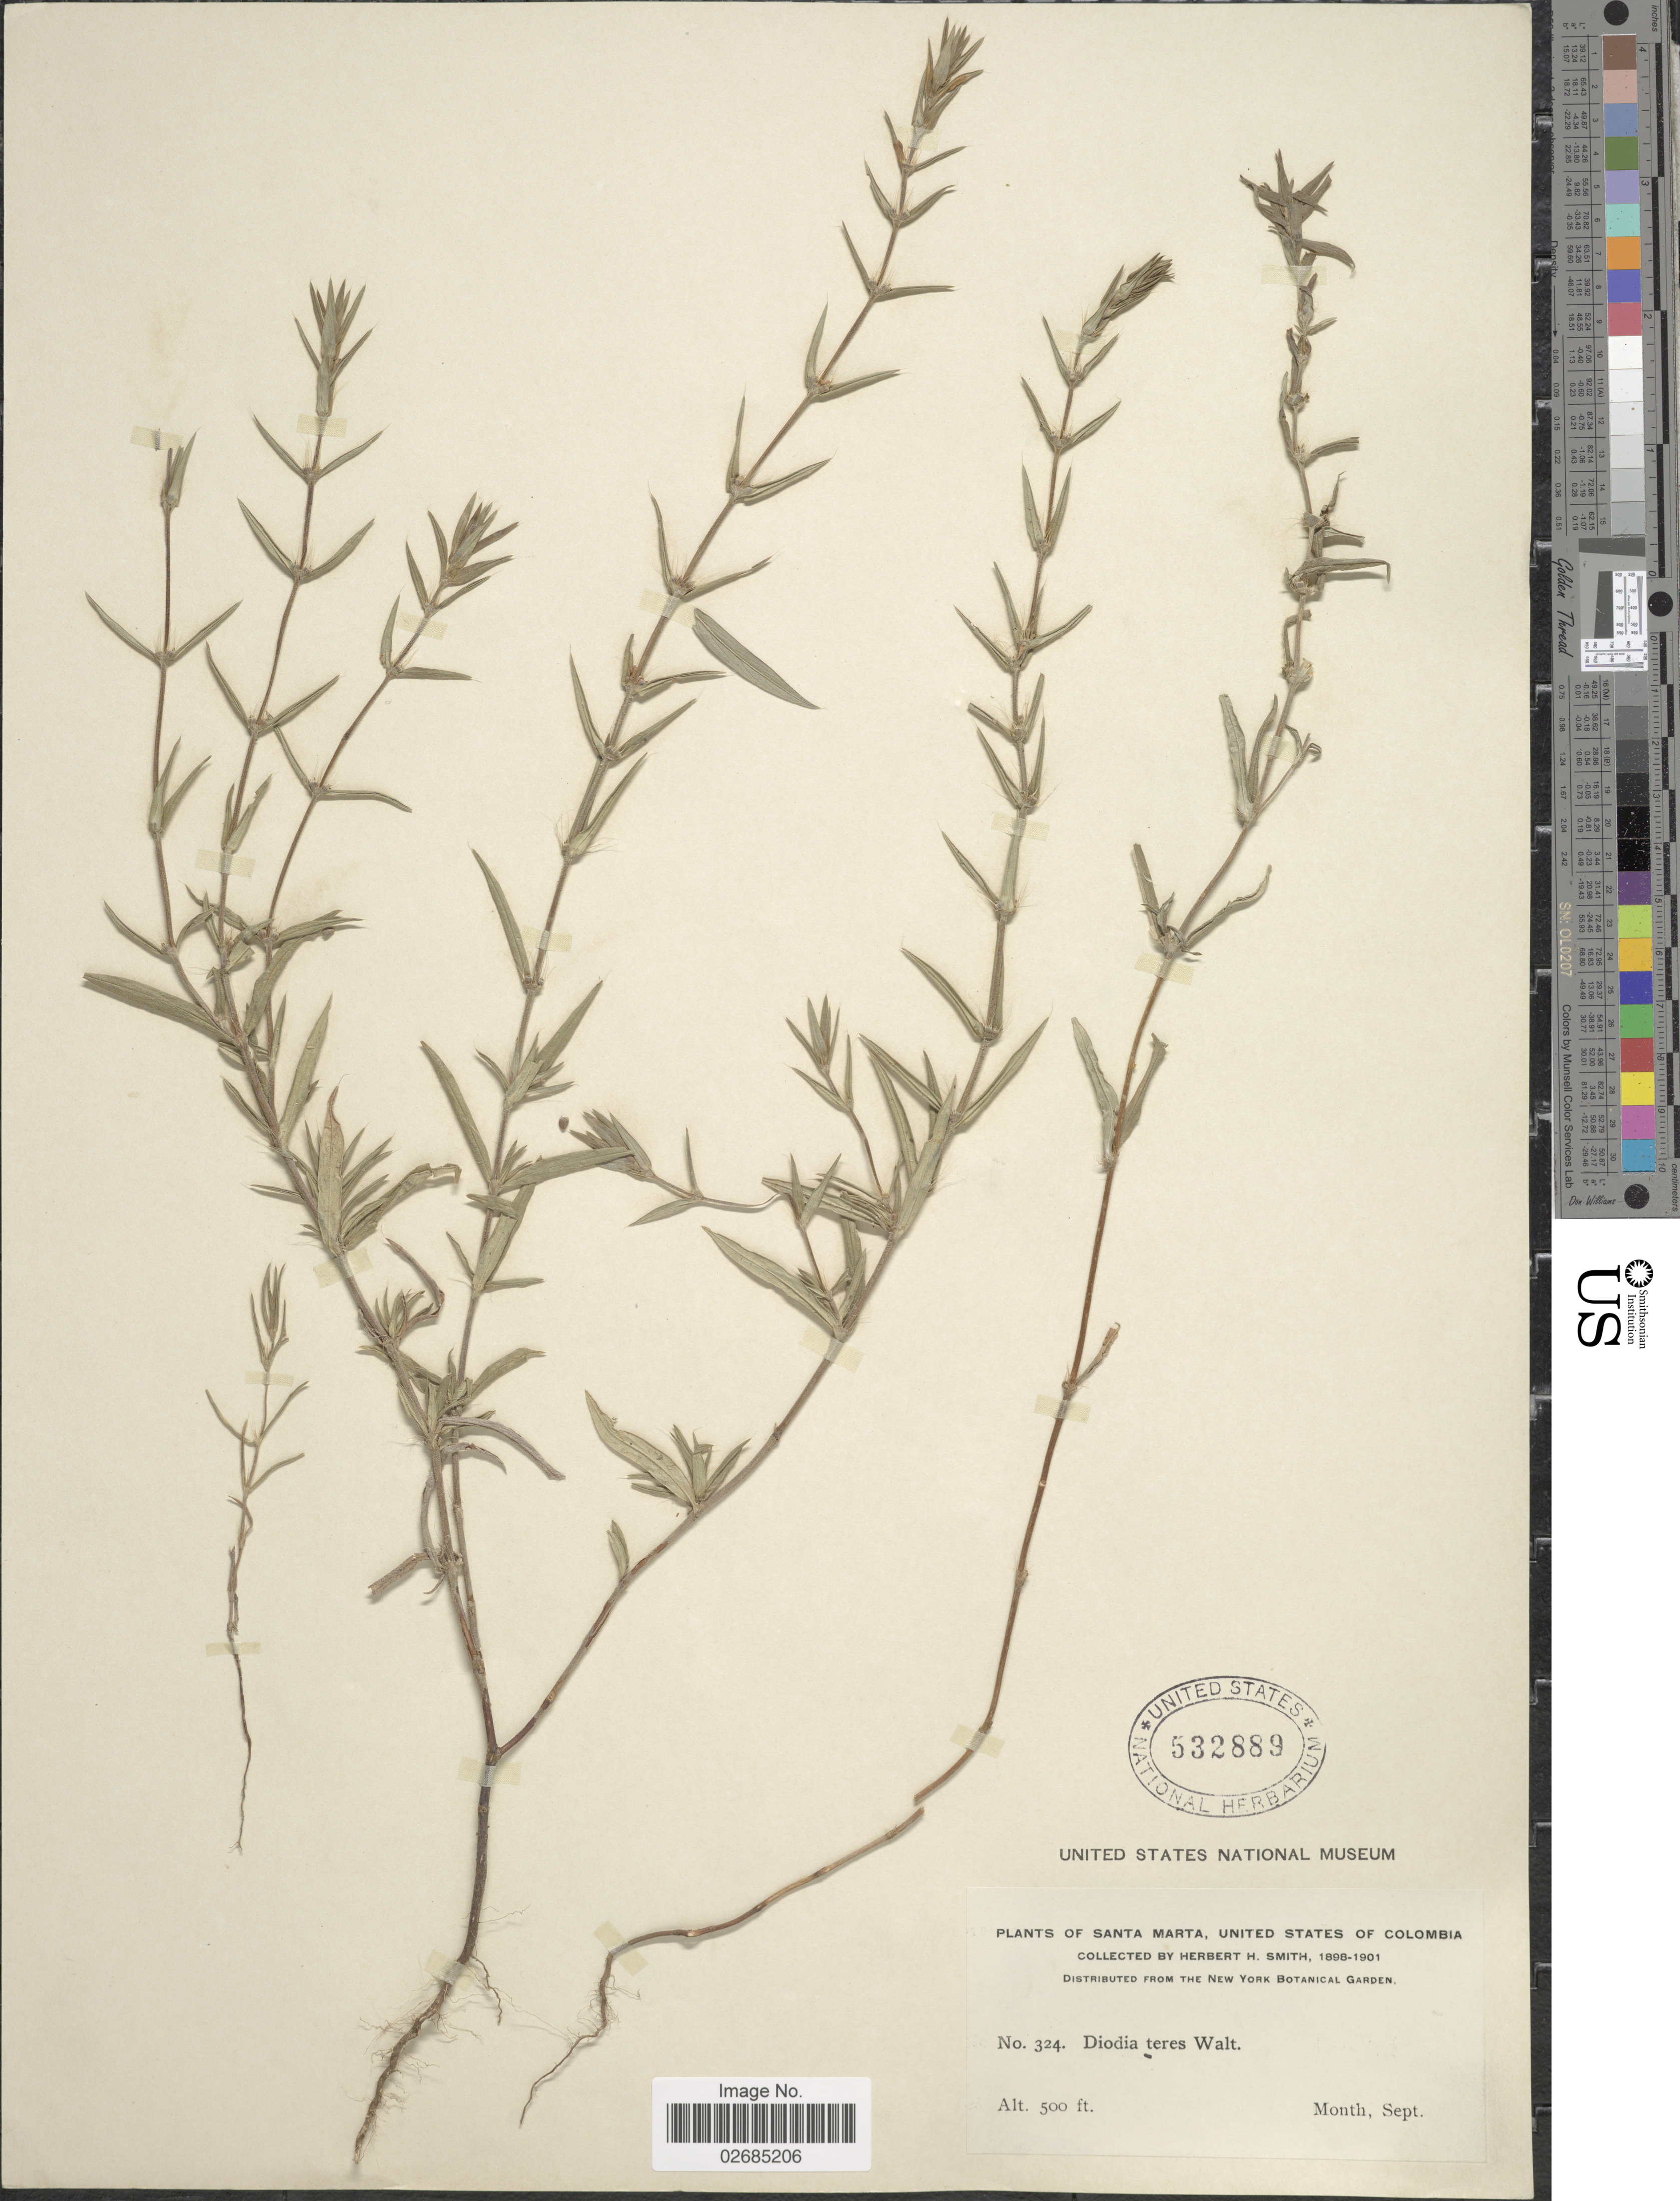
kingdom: Plantae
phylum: Tracheophyta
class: Magnoliopsida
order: Gentianales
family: Rubiaceae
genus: Diodia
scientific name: Diodia teres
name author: Walter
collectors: Herbert H. Smith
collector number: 324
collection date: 1898-09/1901-09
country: Colombia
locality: Santa Marta, United States of Colombia.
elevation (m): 152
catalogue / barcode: US 532889